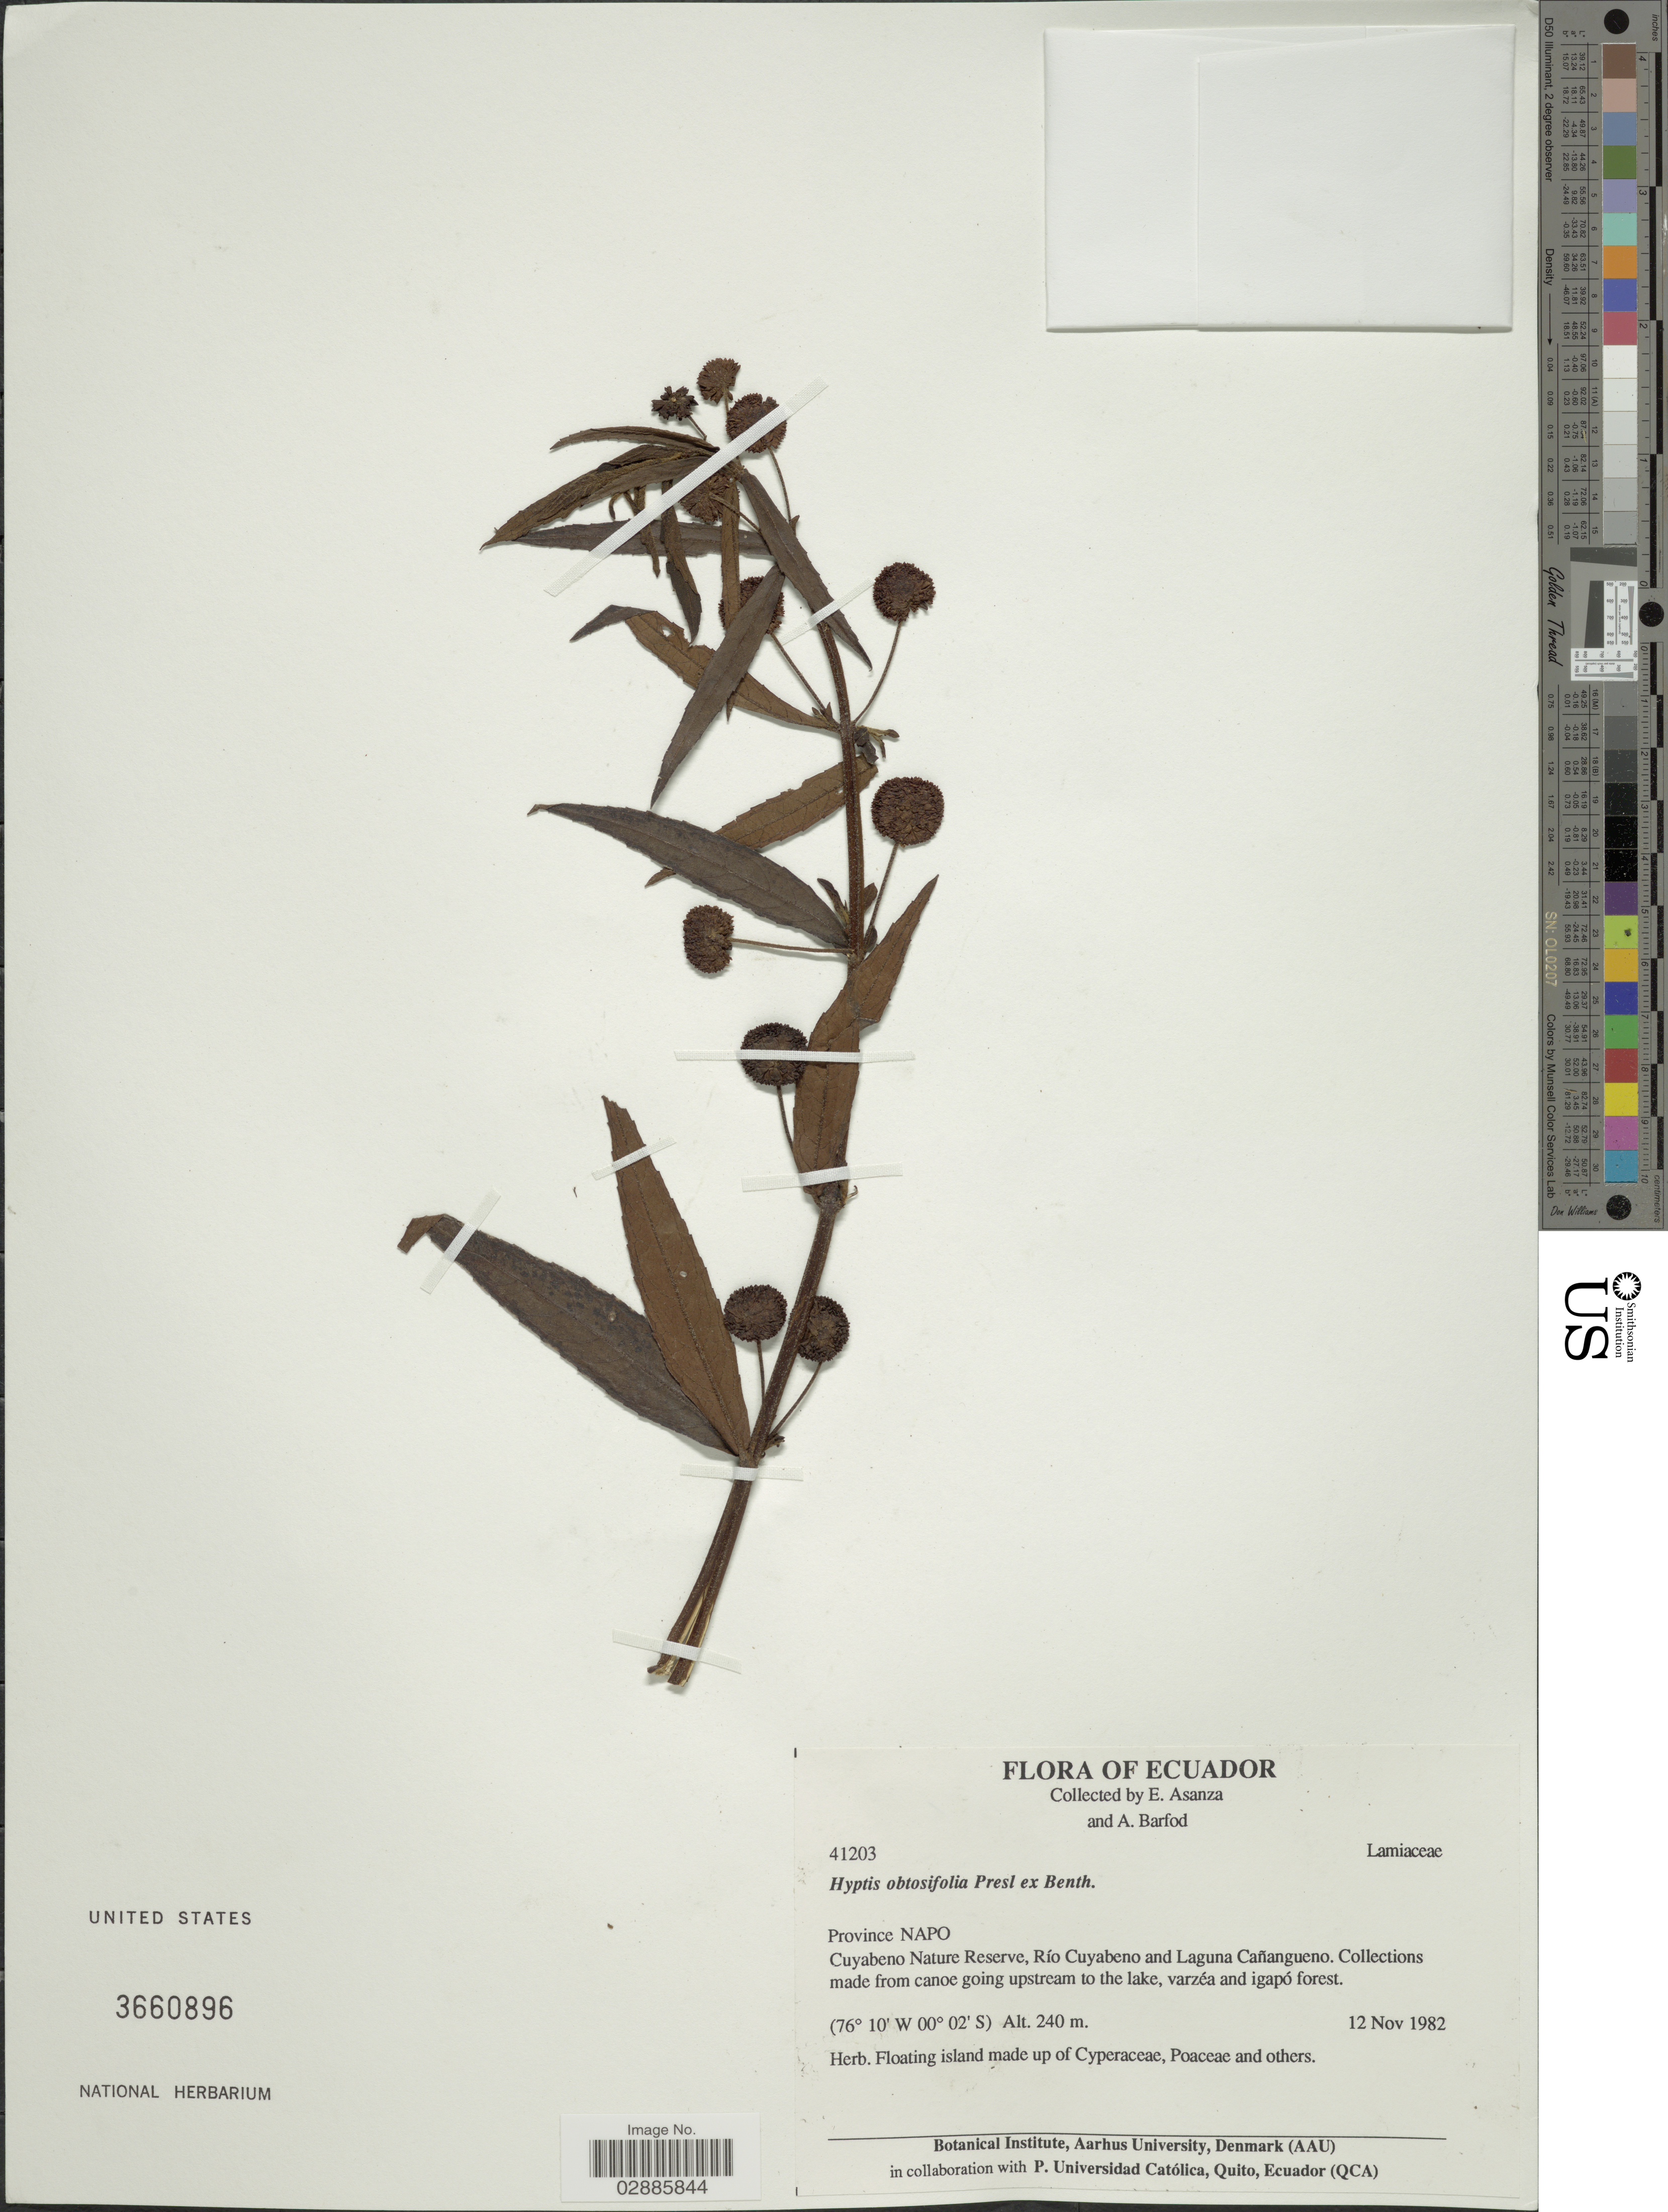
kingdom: Plantae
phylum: Tracheophyta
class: Magnoliopsida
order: Lamiales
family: Lamiaceae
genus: Hyptis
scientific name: Hyptis obtusiflora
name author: C. Presl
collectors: E. Asanza & A. Barfod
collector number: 41203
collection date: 1982-11-12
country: Ecuador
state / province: Napo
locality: Cuyabeno Nature Reserve, Río Cuyabeno and Laguna Cañangueno.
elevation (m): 240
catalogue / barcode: US 3660896